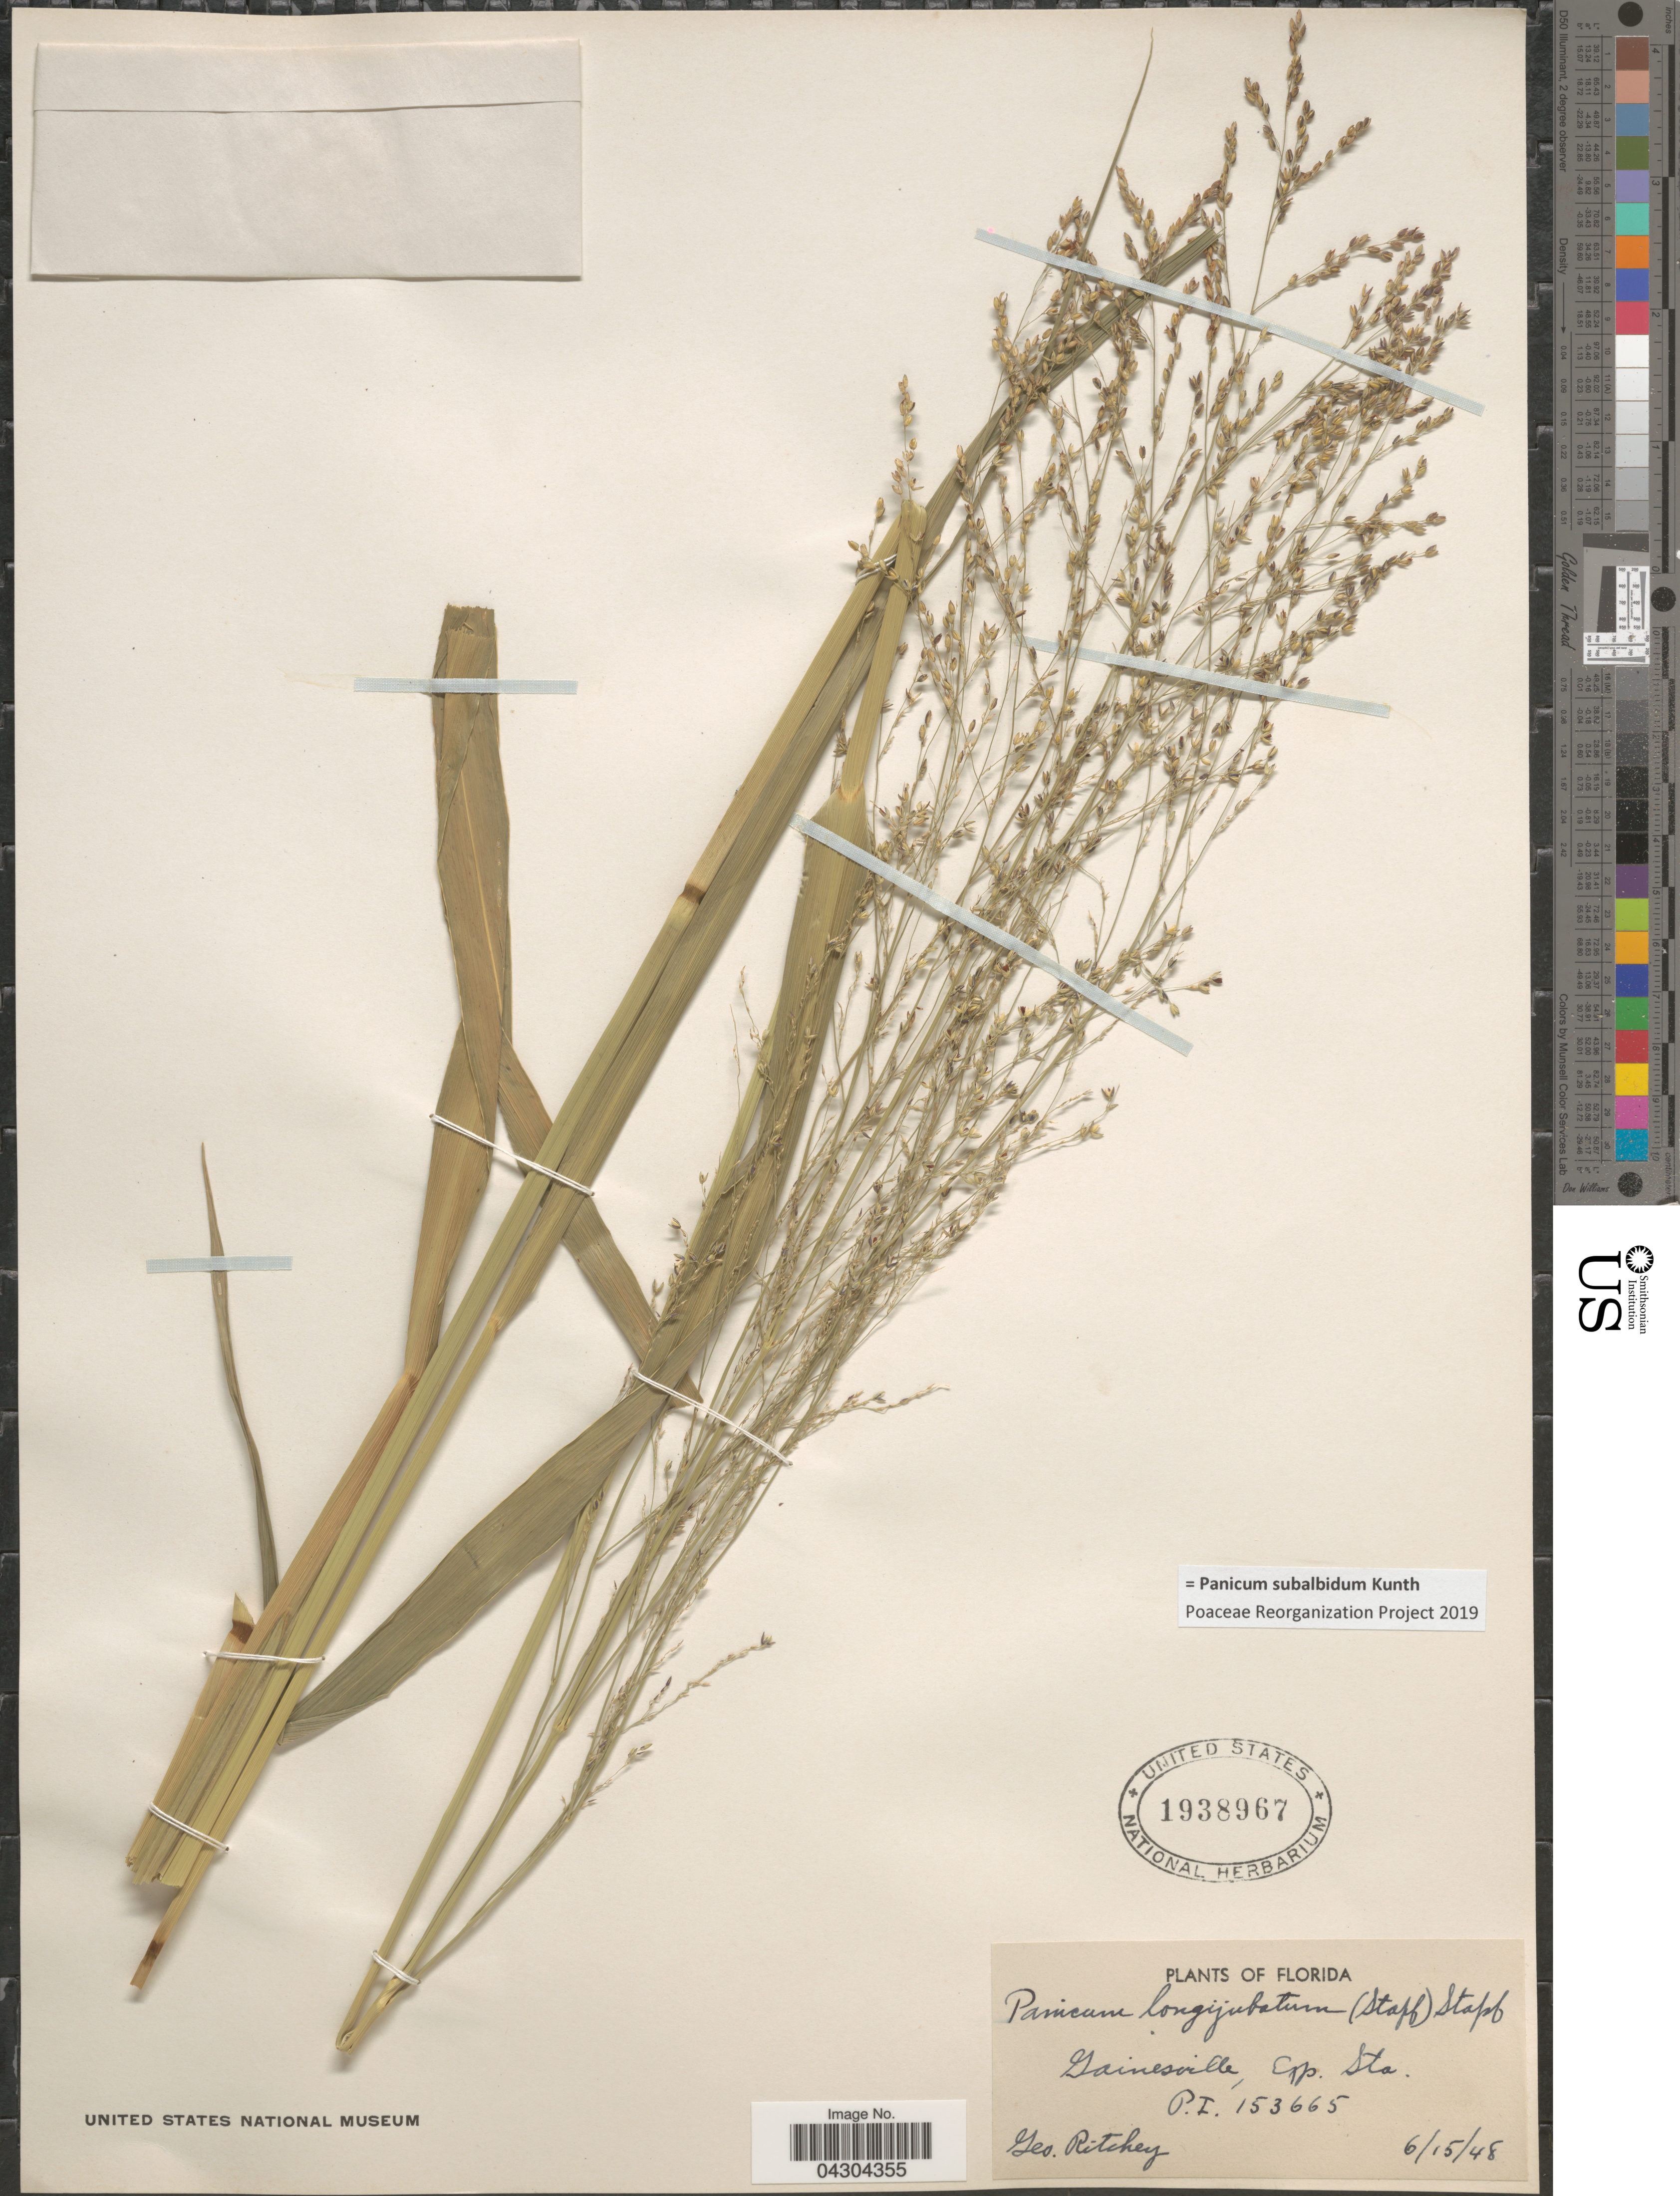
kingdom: Plantae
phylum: Tracheophyta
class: Liliopsida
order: Poales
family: Poaceae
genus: Panicum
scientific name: Panicum subalbidum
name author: Kunth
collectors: G. Ritchey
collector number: P.I.153665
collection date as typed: Transcribed d/m/y: 15/6/48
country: United States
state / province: Florida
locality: Gainesville, Exp. Sta.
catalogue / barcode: US 1938967